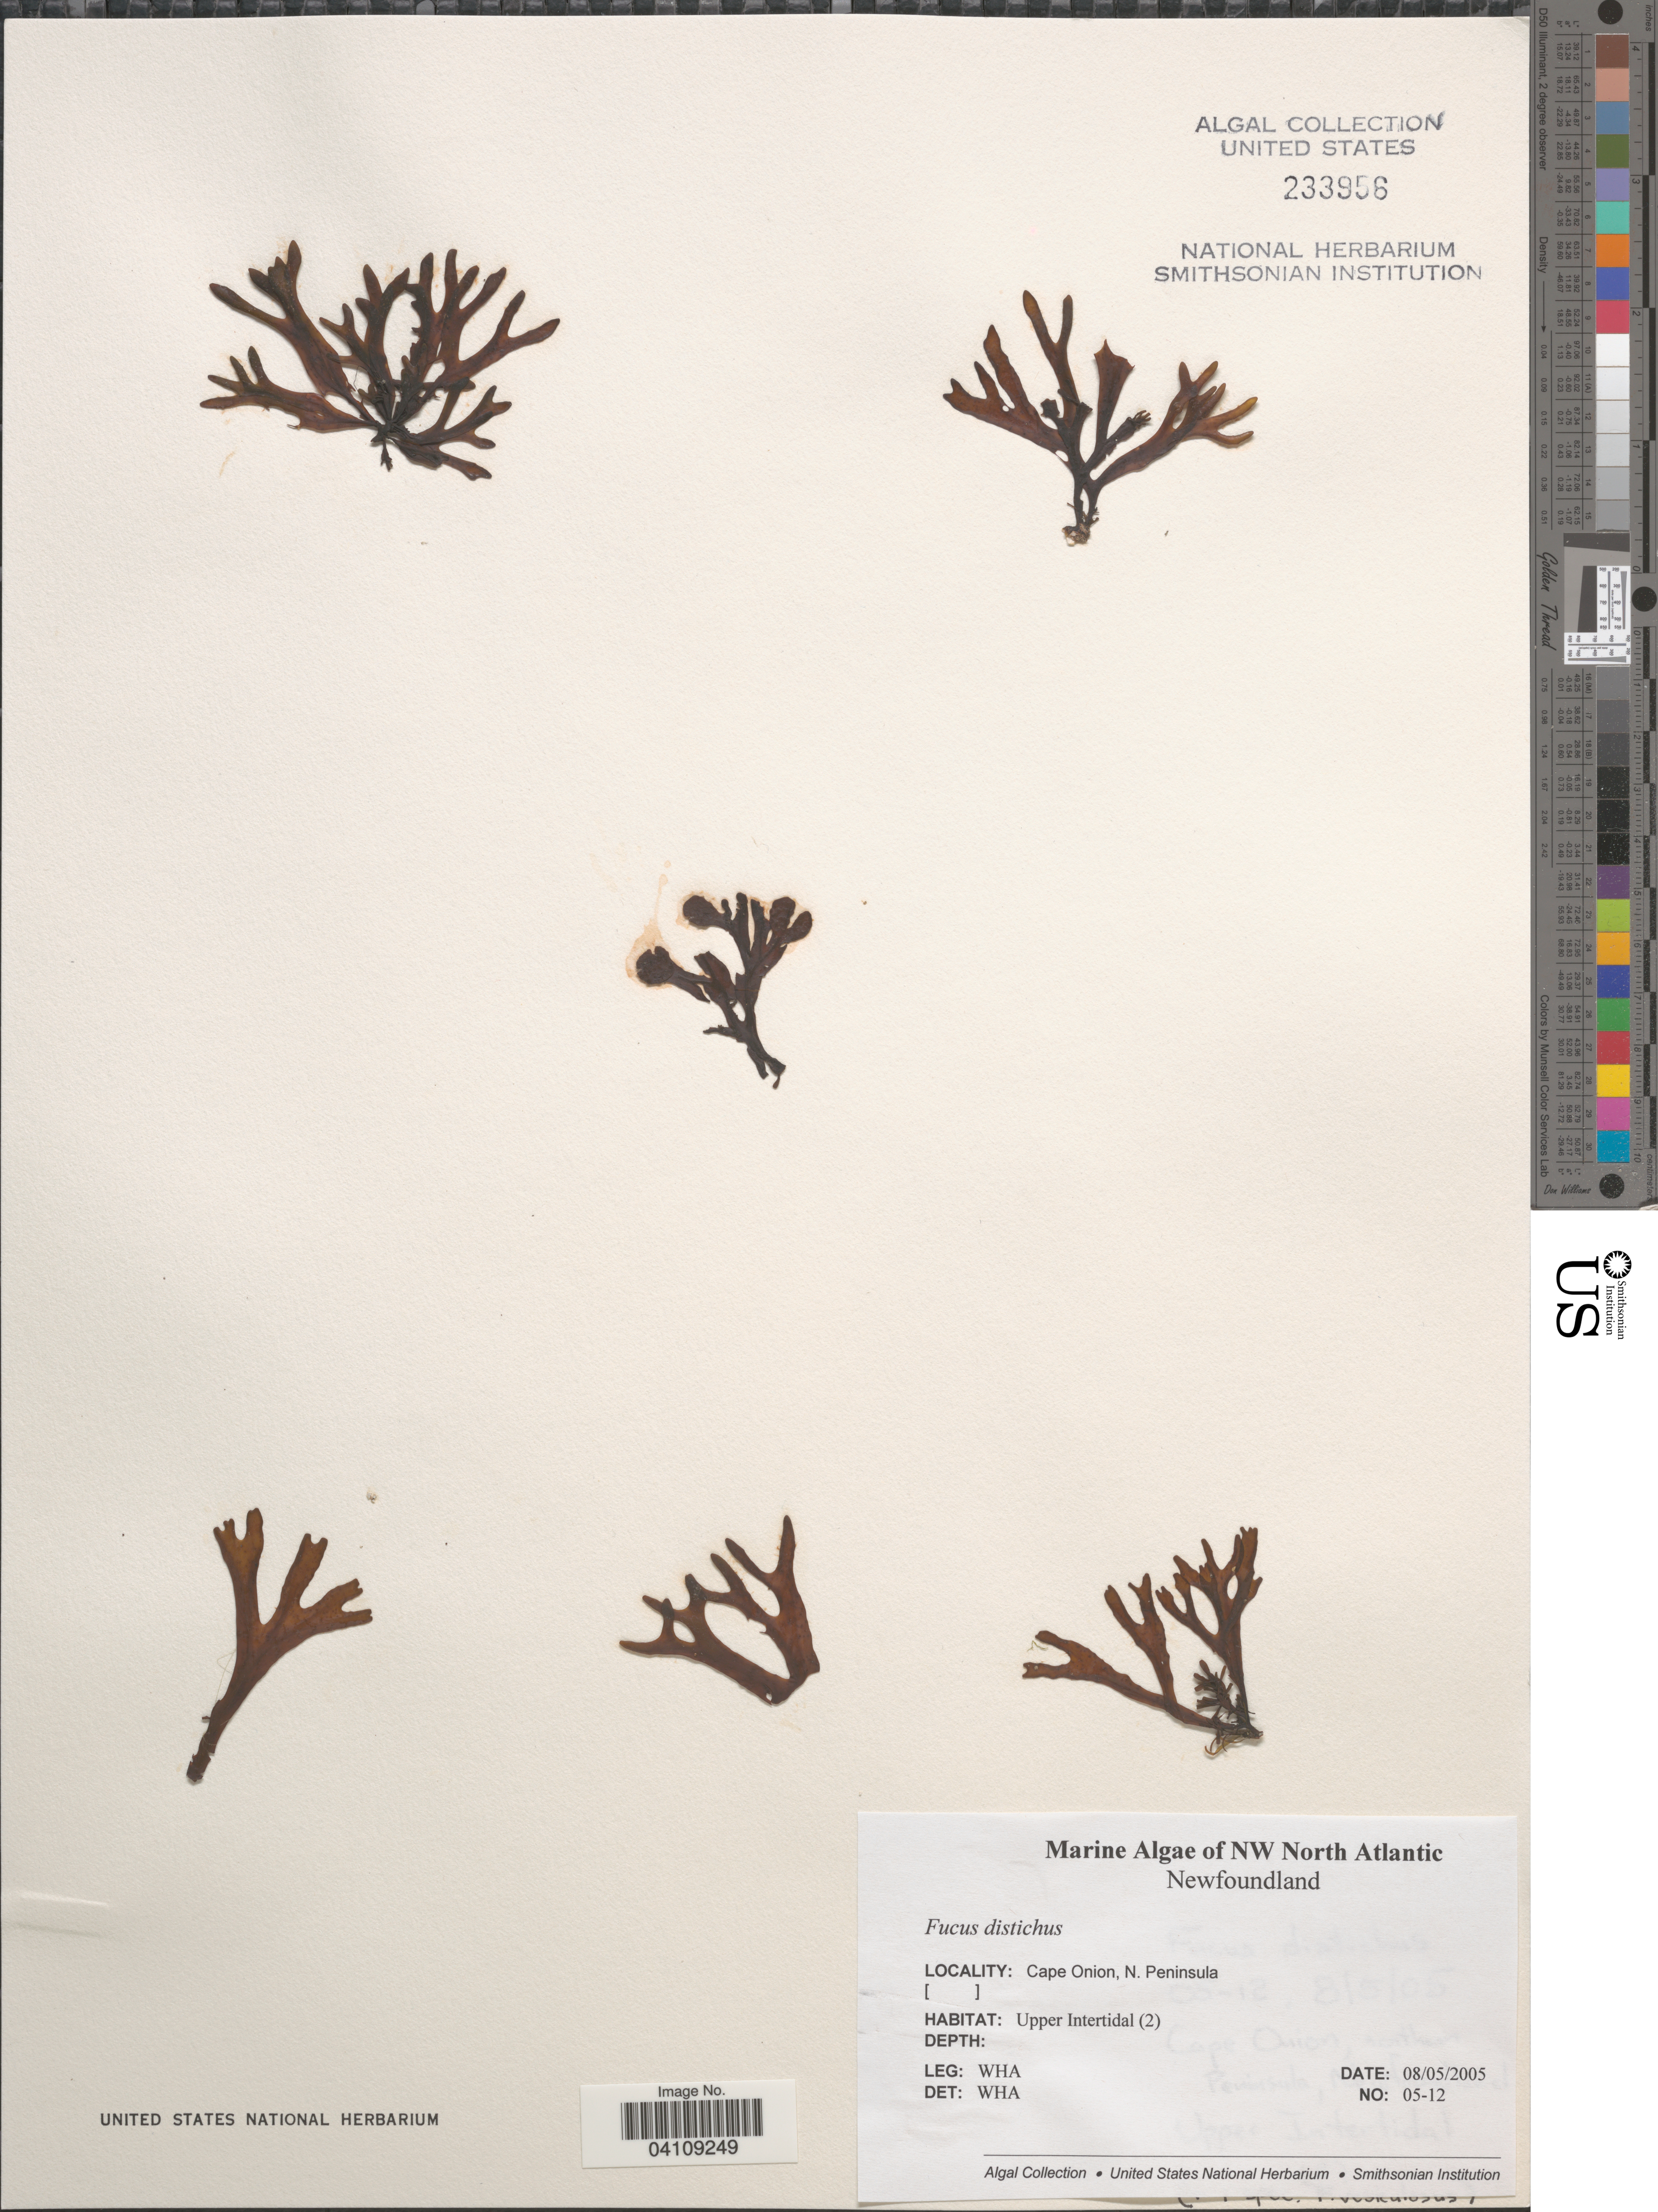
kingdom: Chromista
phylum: Ochrophyta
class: Phaeophyceae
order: Fucales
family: Fucaceae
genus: Fucus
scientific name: Fucus distichus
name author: L.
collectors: W. H. Adey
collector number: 05-12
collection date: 2005-08-05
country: Canada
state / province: Newfoundland and Labrador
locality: NW North Atlantic. Cape Onion, N. Peninsula. Upper Intertidal (2).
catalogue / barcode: US 233956